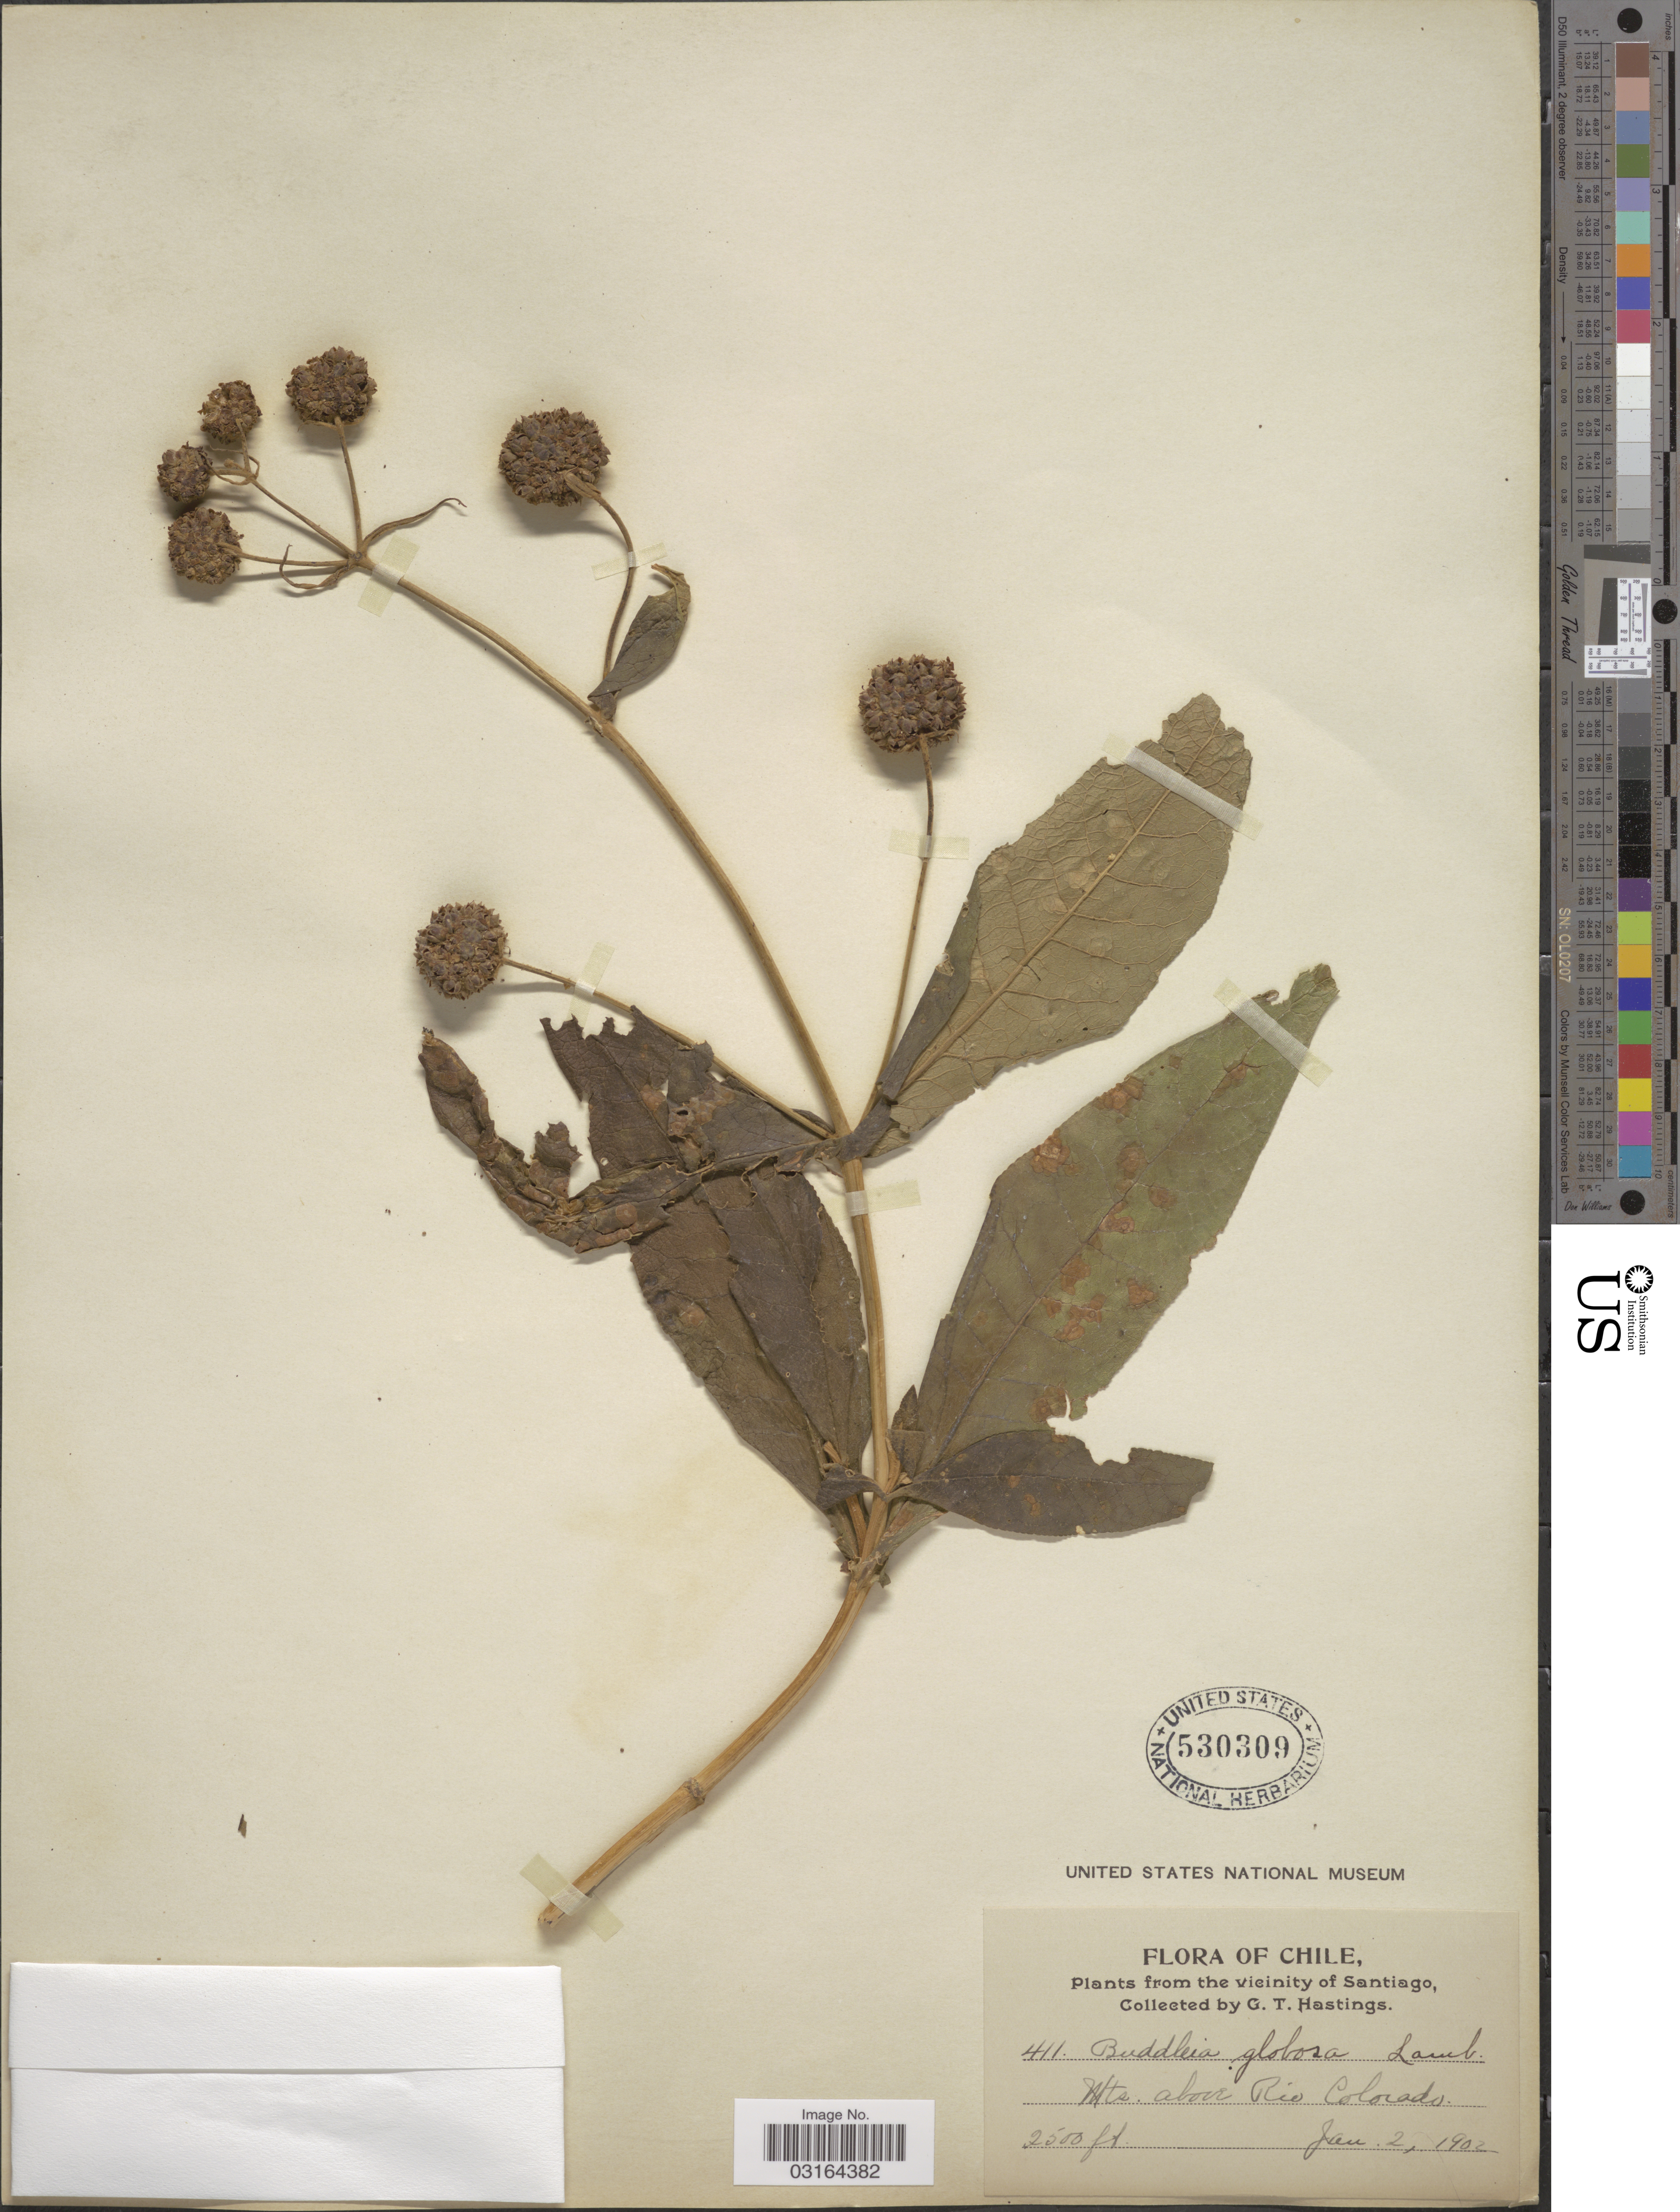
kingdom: Plantae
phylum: Tracheophyta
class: Magnoliopsida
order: Lamiales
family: Scrophulariaceae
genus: Buddleja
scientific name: Buddleja globosa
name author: Hope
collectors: G. Hastings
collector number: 411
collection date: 1902-01-02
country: Chile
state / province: Región Metropolitana (RM)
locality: The vicinity of Santiago, Mts. above Rio Colorado.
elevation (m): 762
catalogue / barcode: US 530309